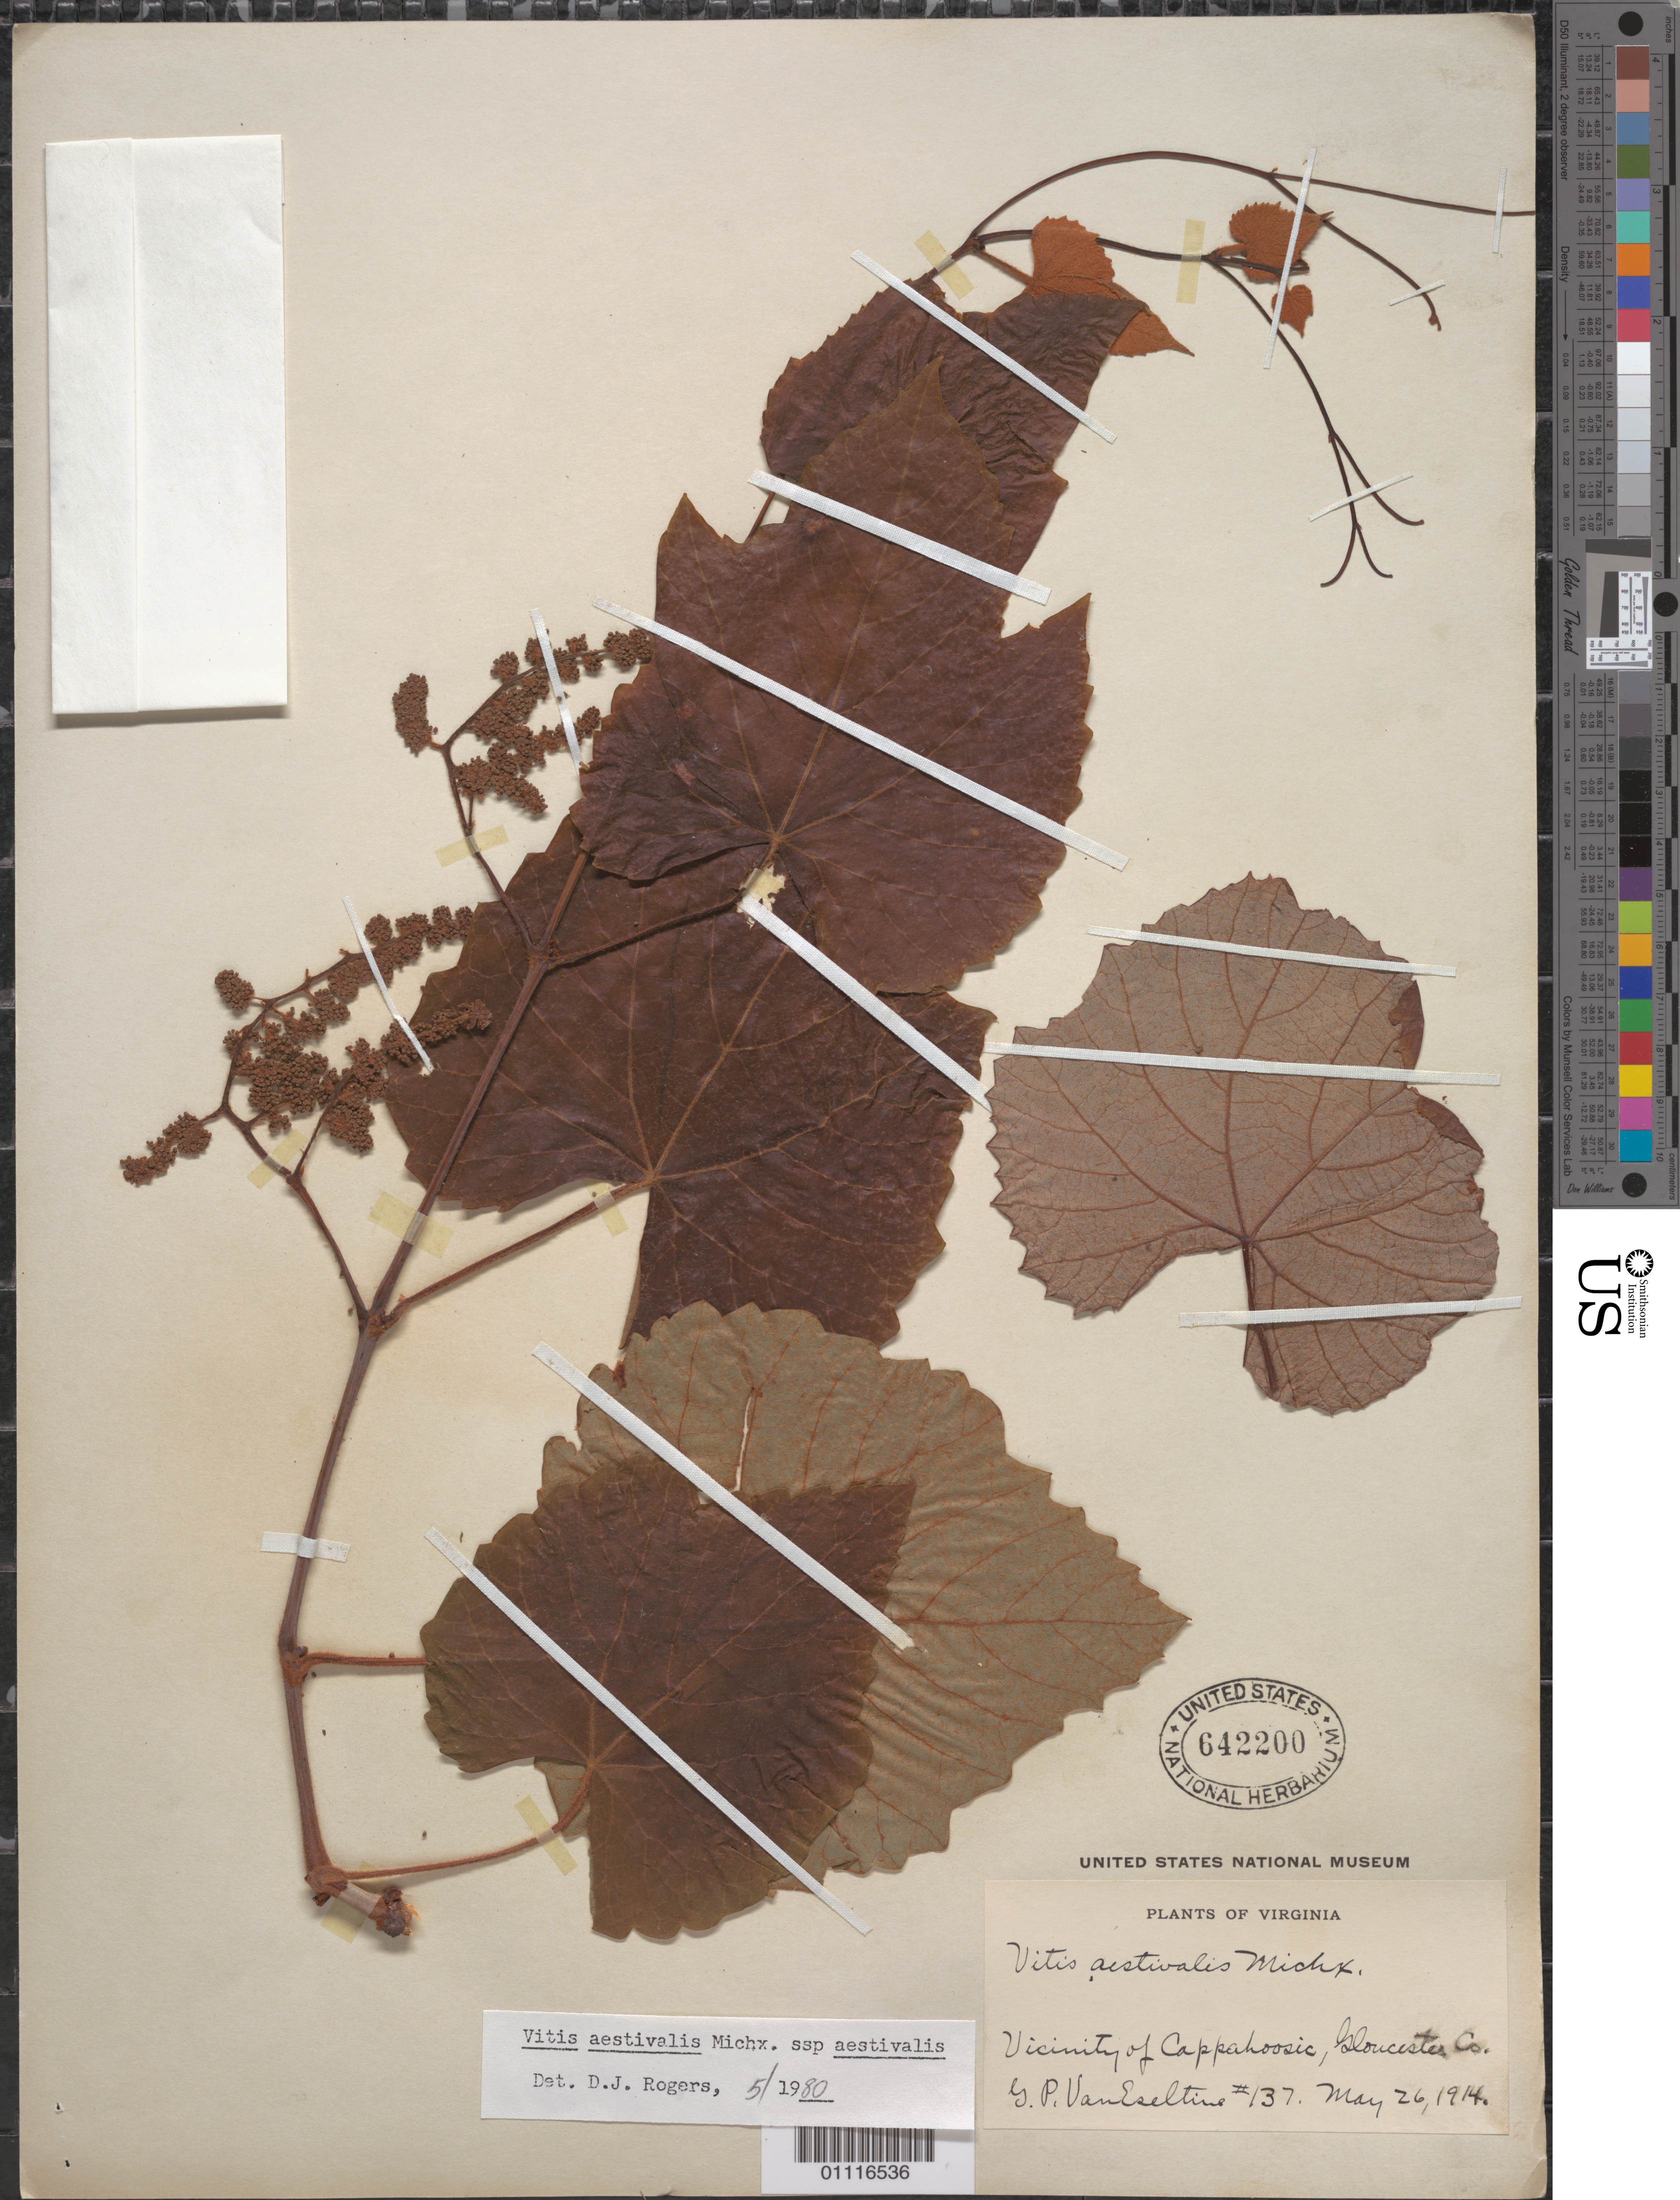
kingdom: Plantae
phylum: Tracheophyta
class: Magnoliopsida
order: Vitales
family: Vitaceae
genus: Vitis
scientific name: Vitis aestivalis subsp. aestivalis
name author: Michx.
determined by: Rogers, D. J.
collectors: G. P. Van Eseltine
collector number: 137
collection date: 1914-05-26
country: United States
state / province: Virginia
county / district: Gloucester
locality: Vicinity of Capperchoosic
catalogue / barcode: US 64200